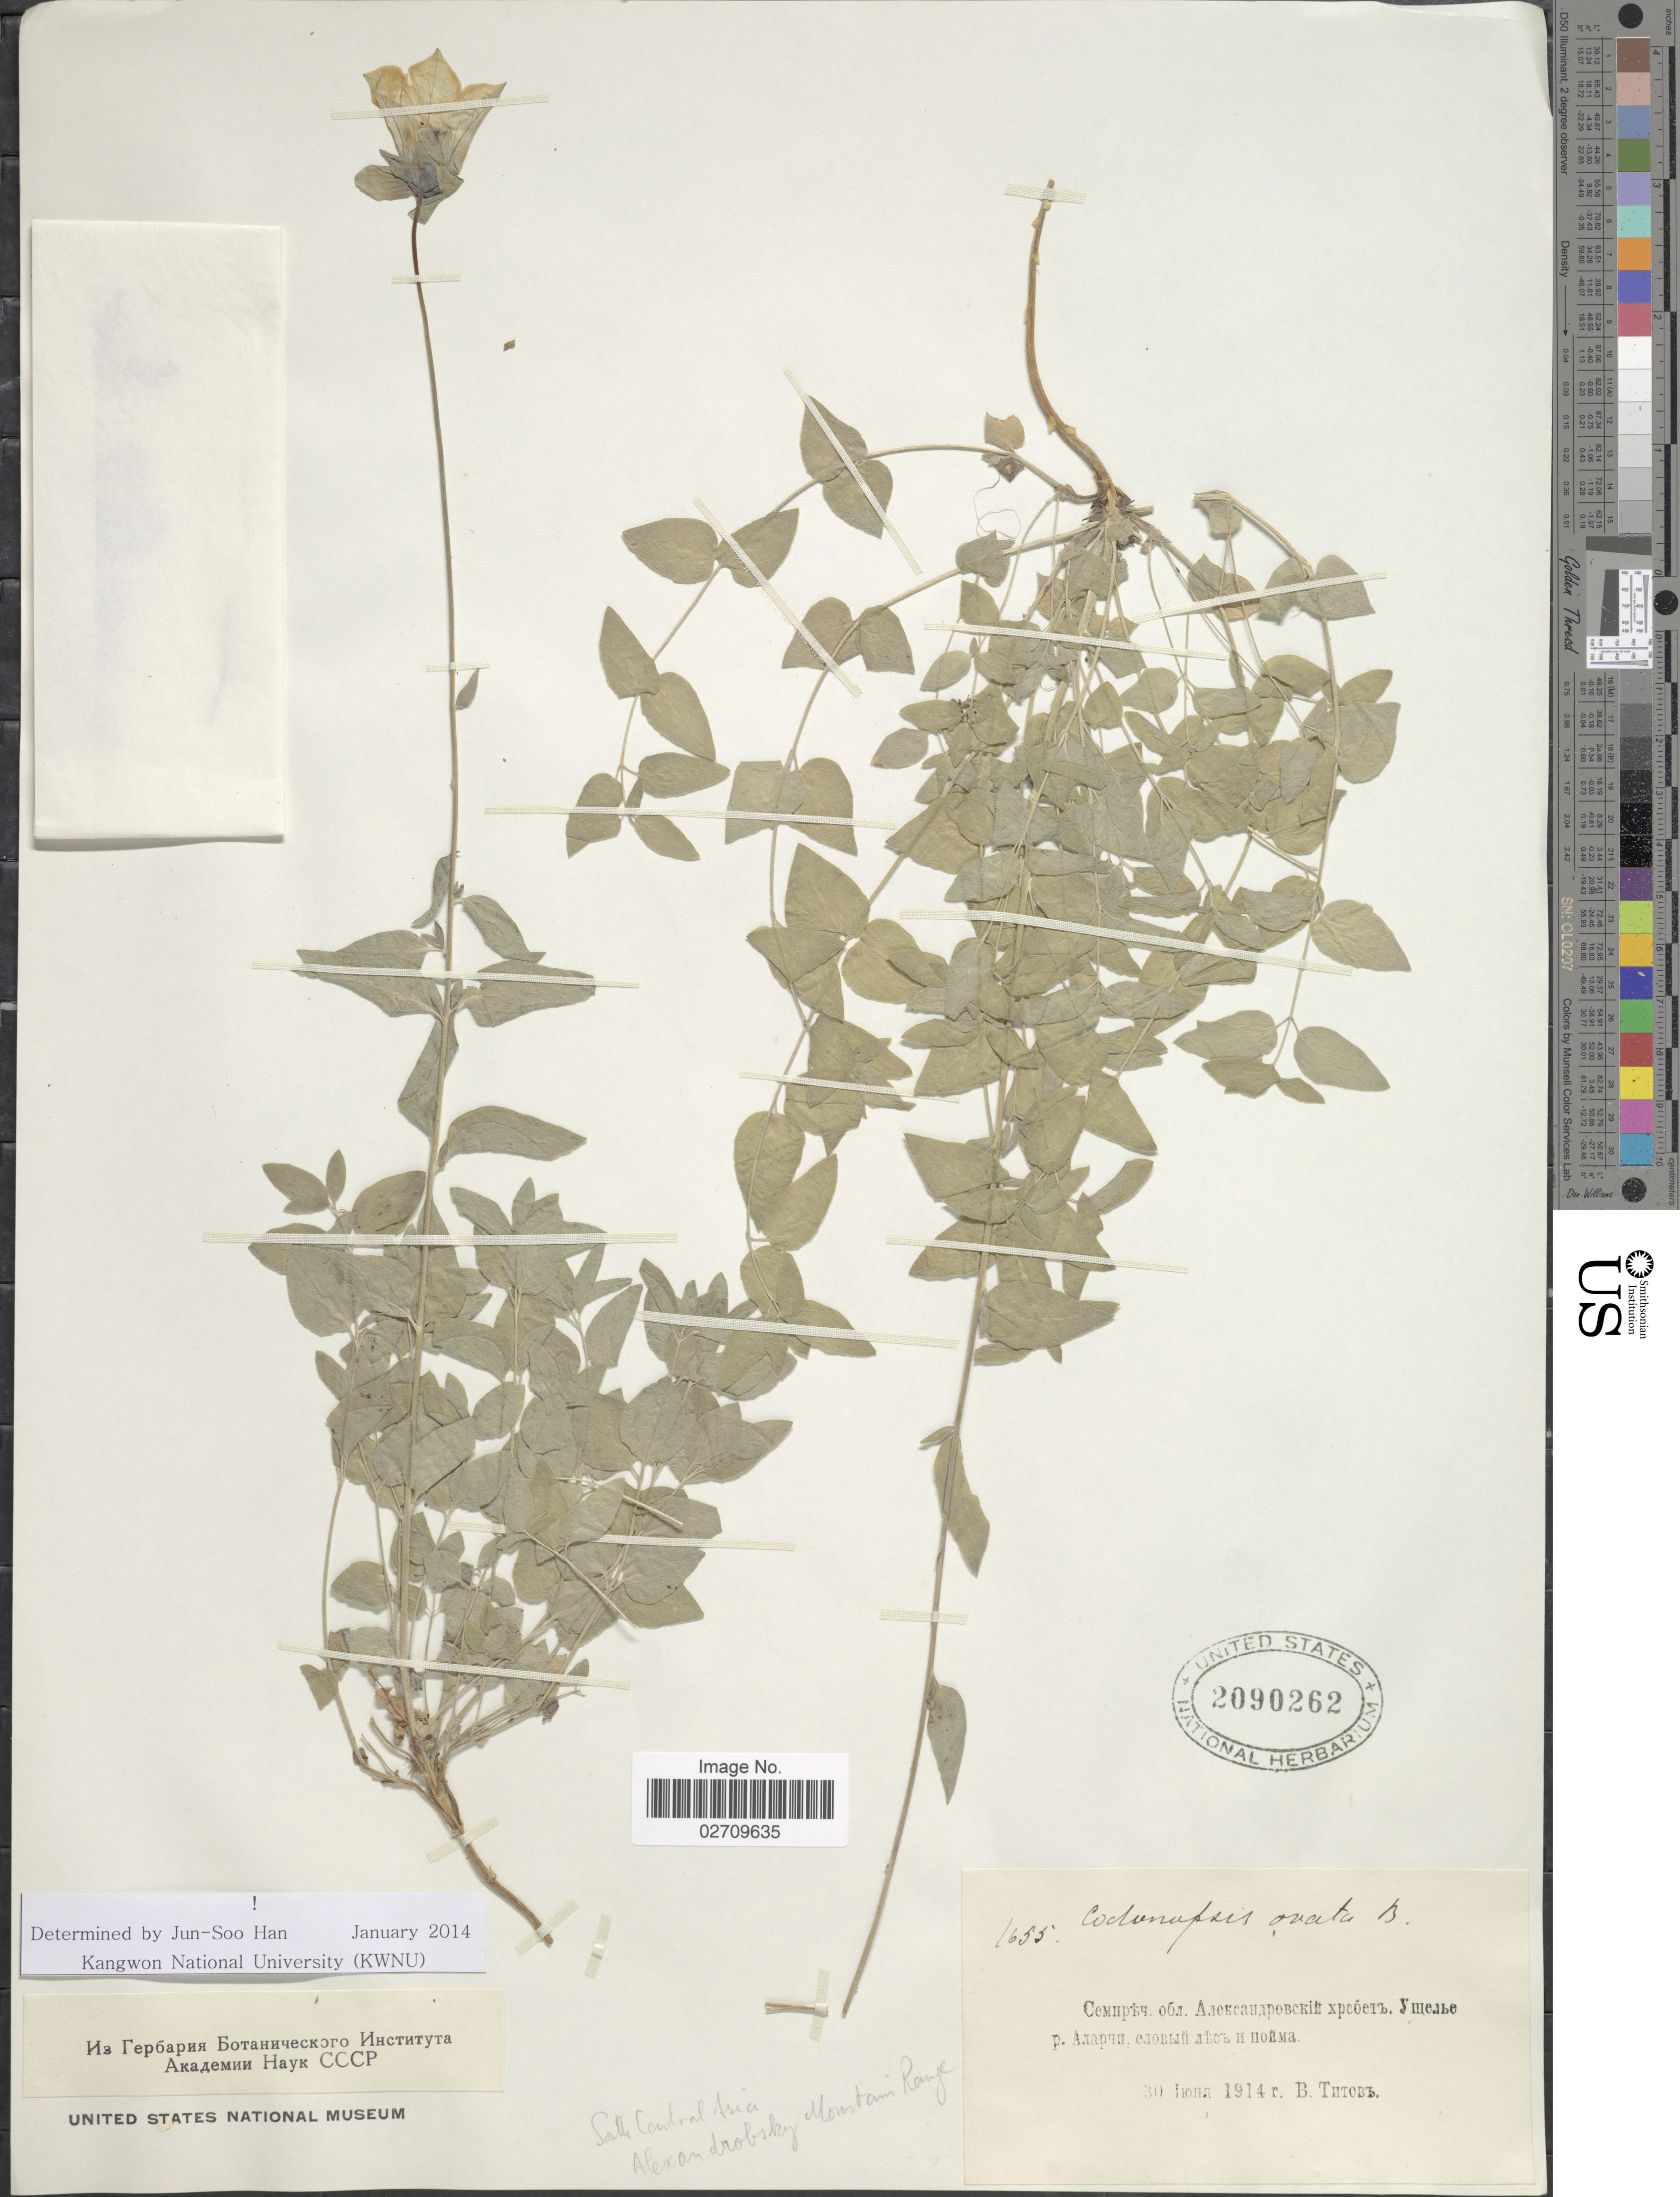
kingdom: Plantae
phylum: Tracheophyta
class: Magnoliopsida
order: Asterales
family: Campanulaceae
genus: Codonopsis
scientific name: Codonopsis ovata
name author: Benth.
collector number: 1655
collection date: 1914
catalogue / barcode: US 2090262